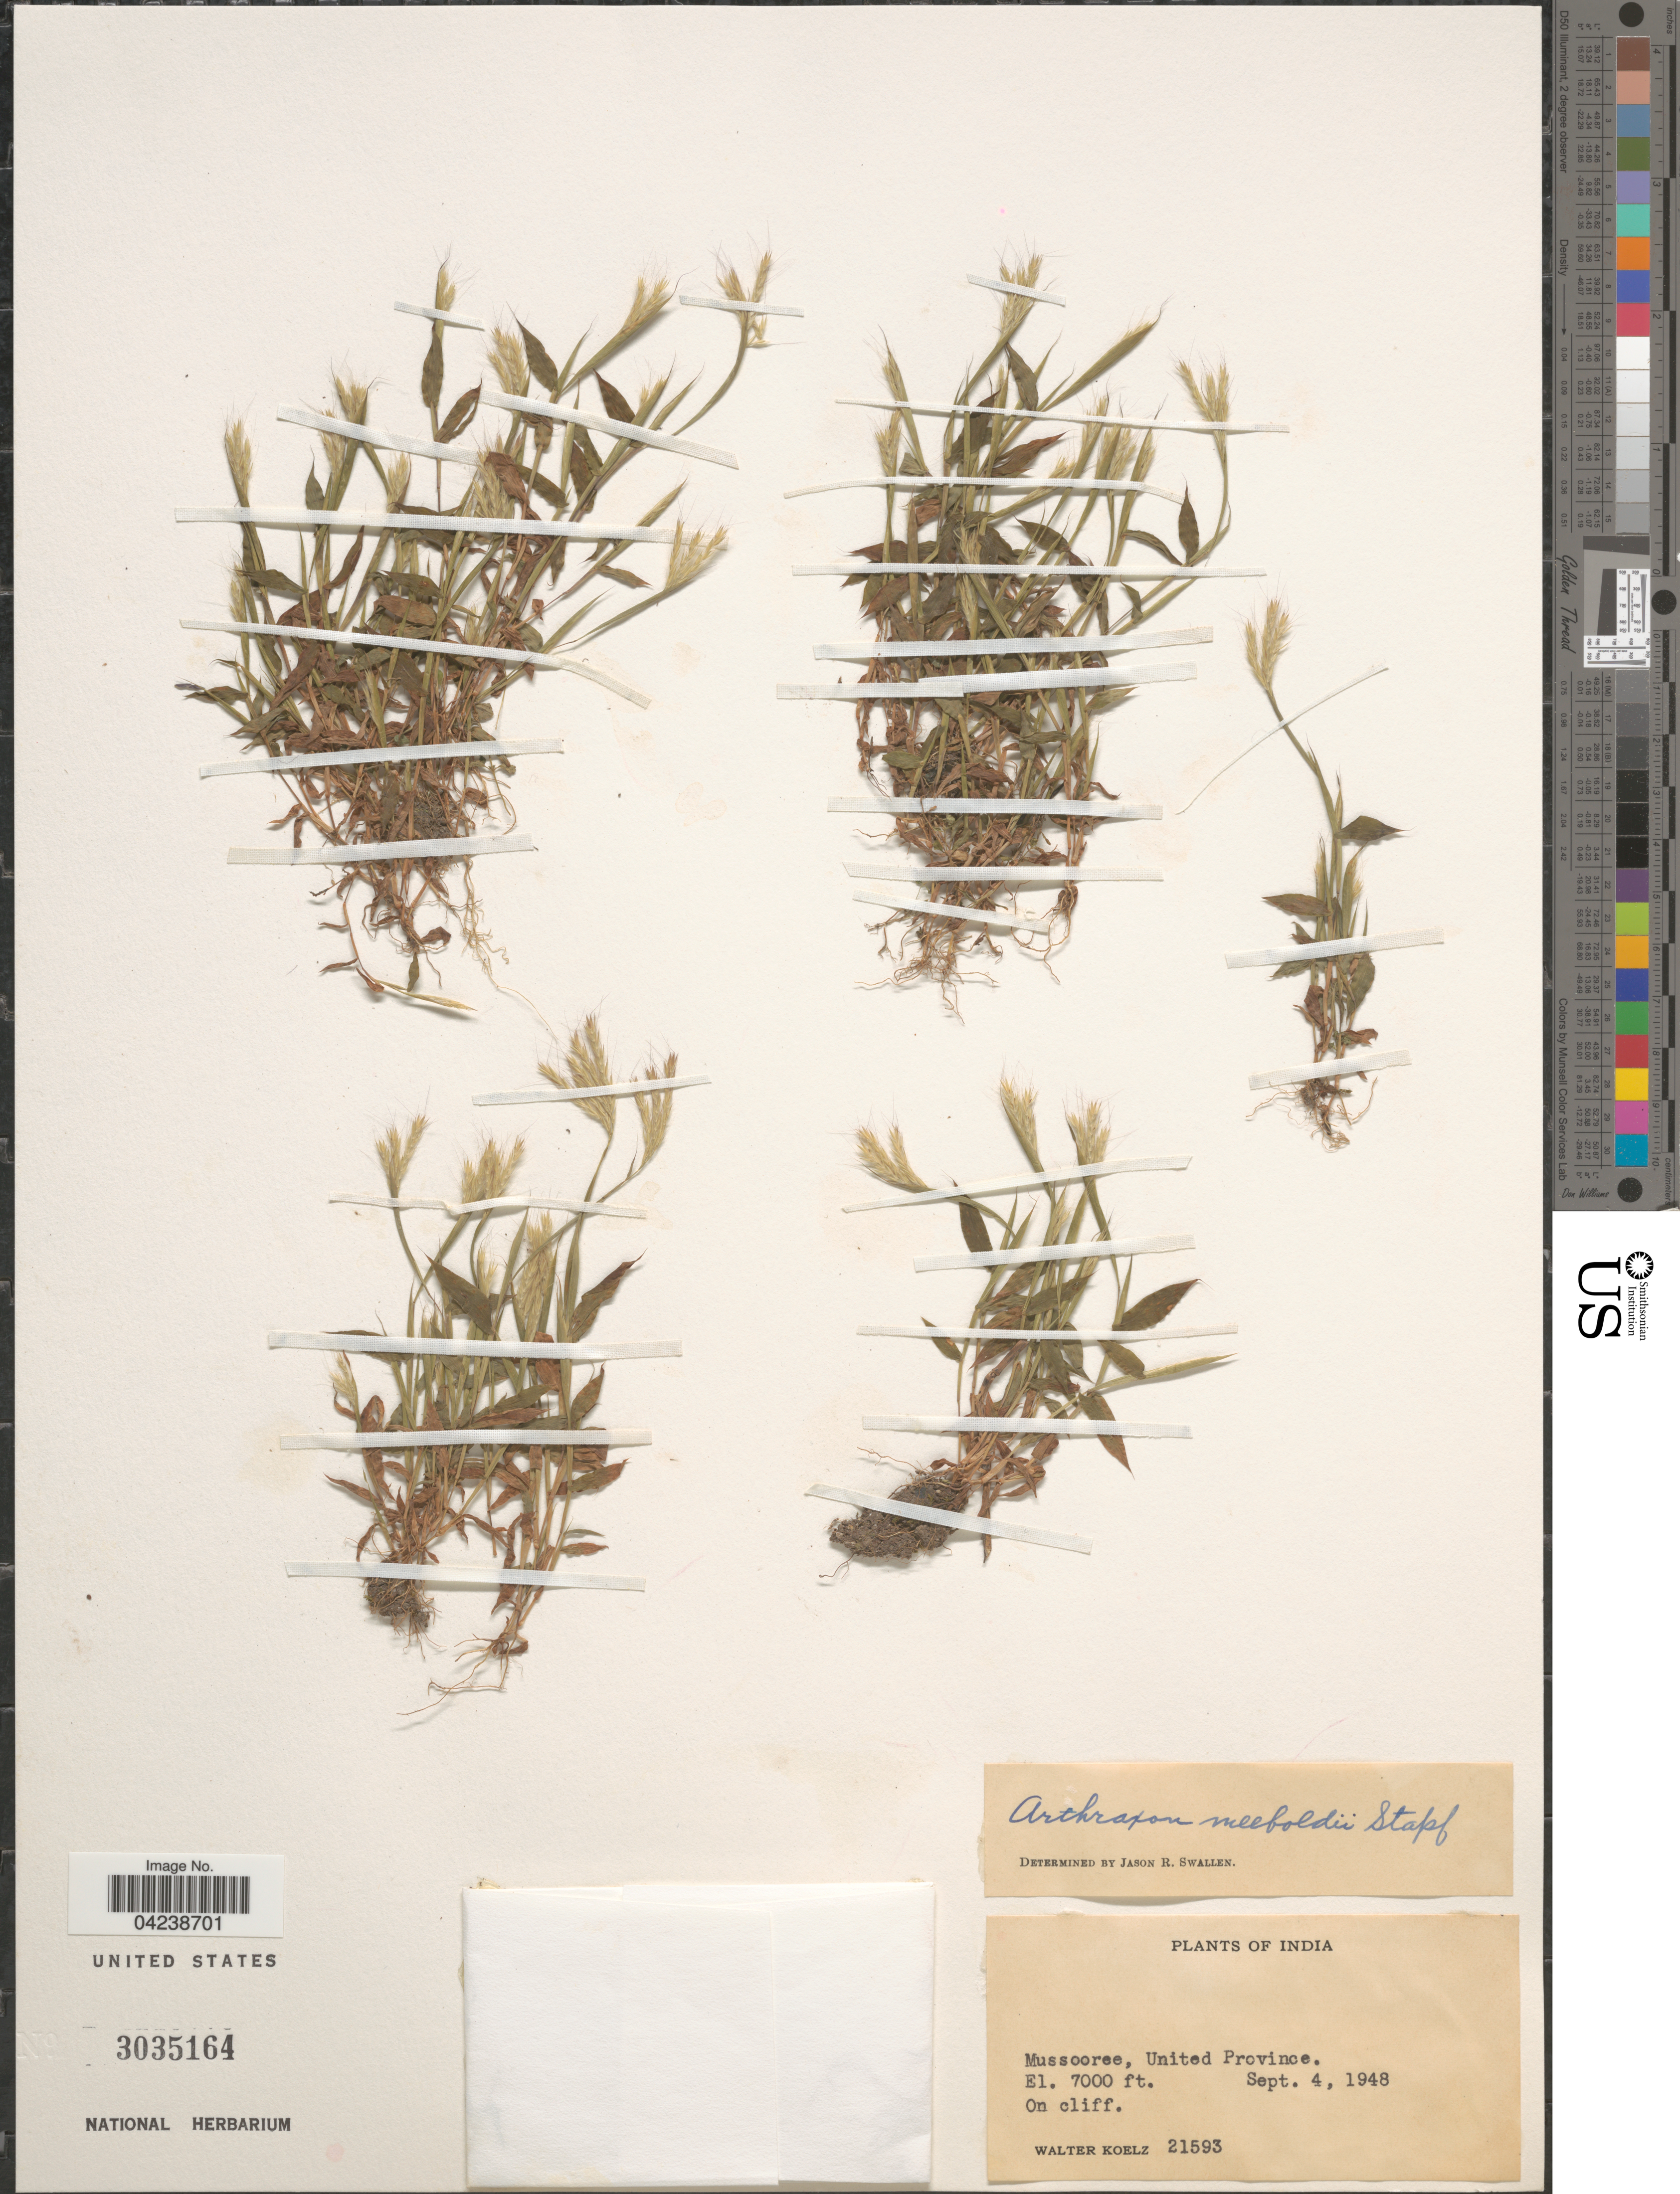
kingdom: Plantae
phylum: Tracheophyta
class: Liliopsida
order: Poales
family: Poaceae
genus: Arthraxon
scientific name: Arthraxon meeboldii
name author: Stapf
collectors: W. N. Koelz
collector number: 21593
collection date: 1948-09-04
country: India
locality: Mussooree, United Province.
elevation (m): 2134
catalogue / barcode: US 3035164